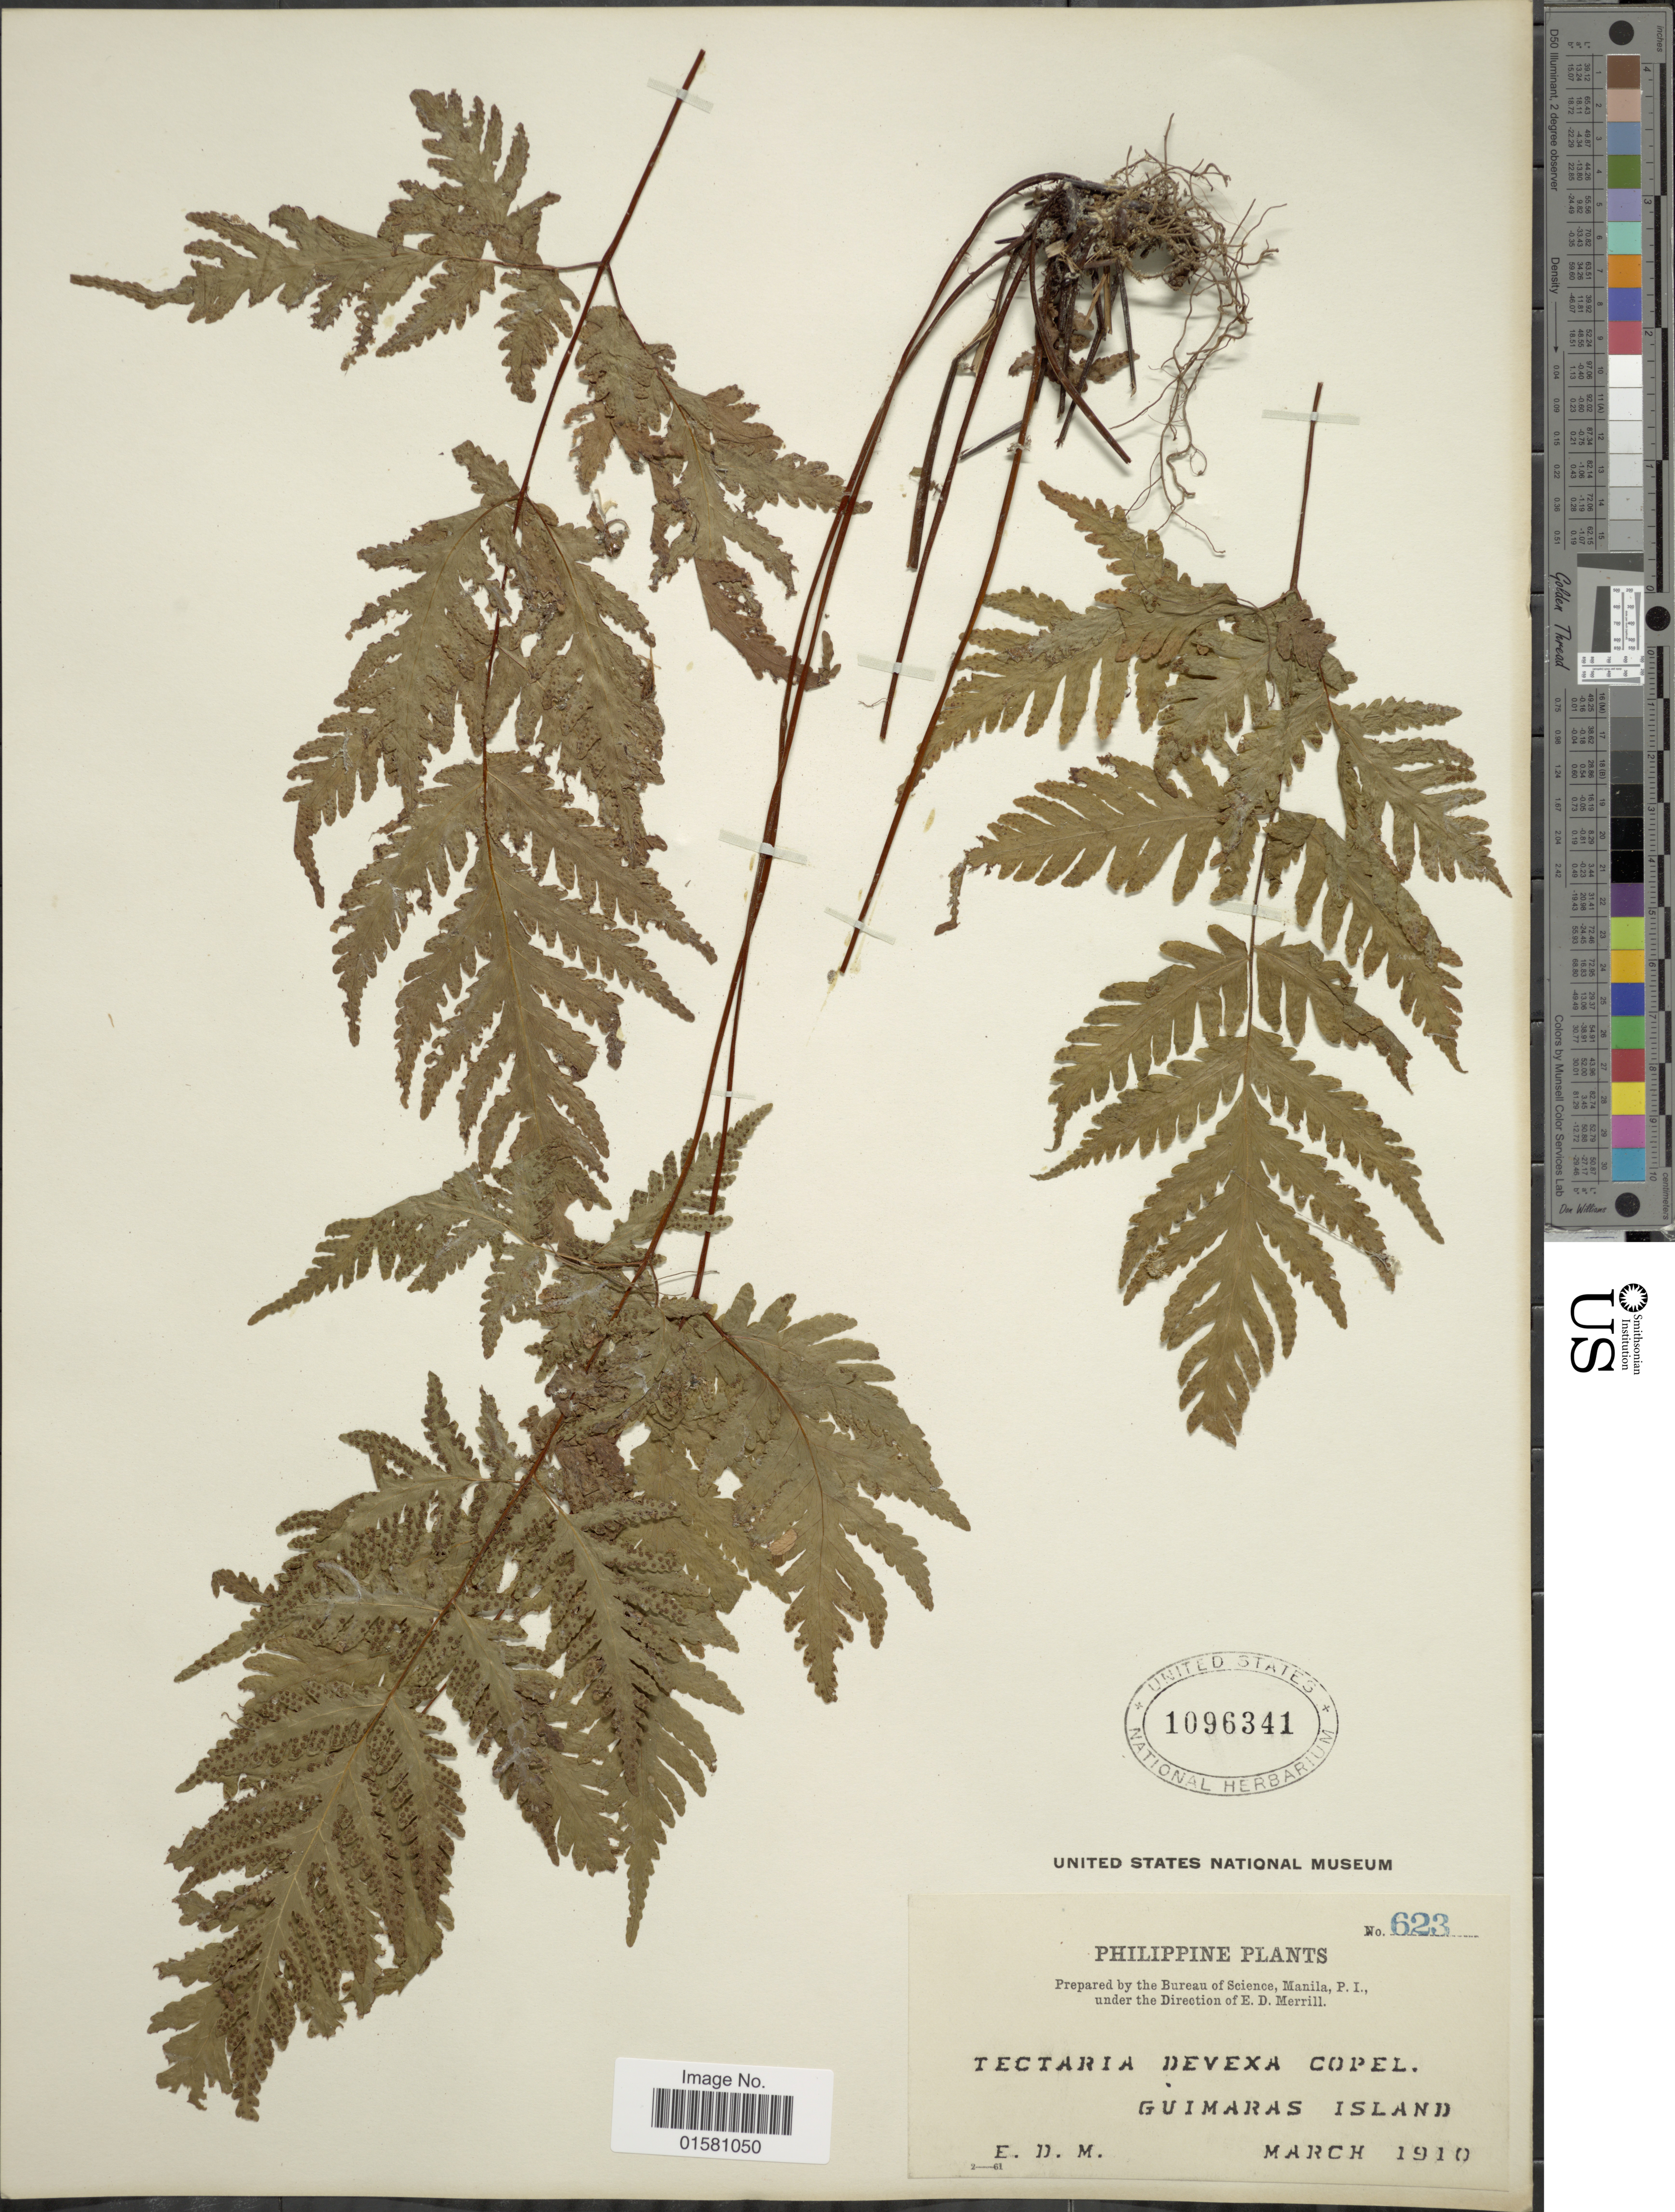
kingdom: Plantae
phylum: Tracheophyta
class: Polypodiopsida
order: Polypodiales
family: Tectariaceae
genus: Tectaria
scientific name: Tectaria devexa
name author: (Kunze) Copel.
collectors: E. D. Merrill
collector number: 623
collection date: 1910-03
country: Philippines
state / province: Western Visayas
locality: Guimaras Island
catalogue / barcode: US 1096341